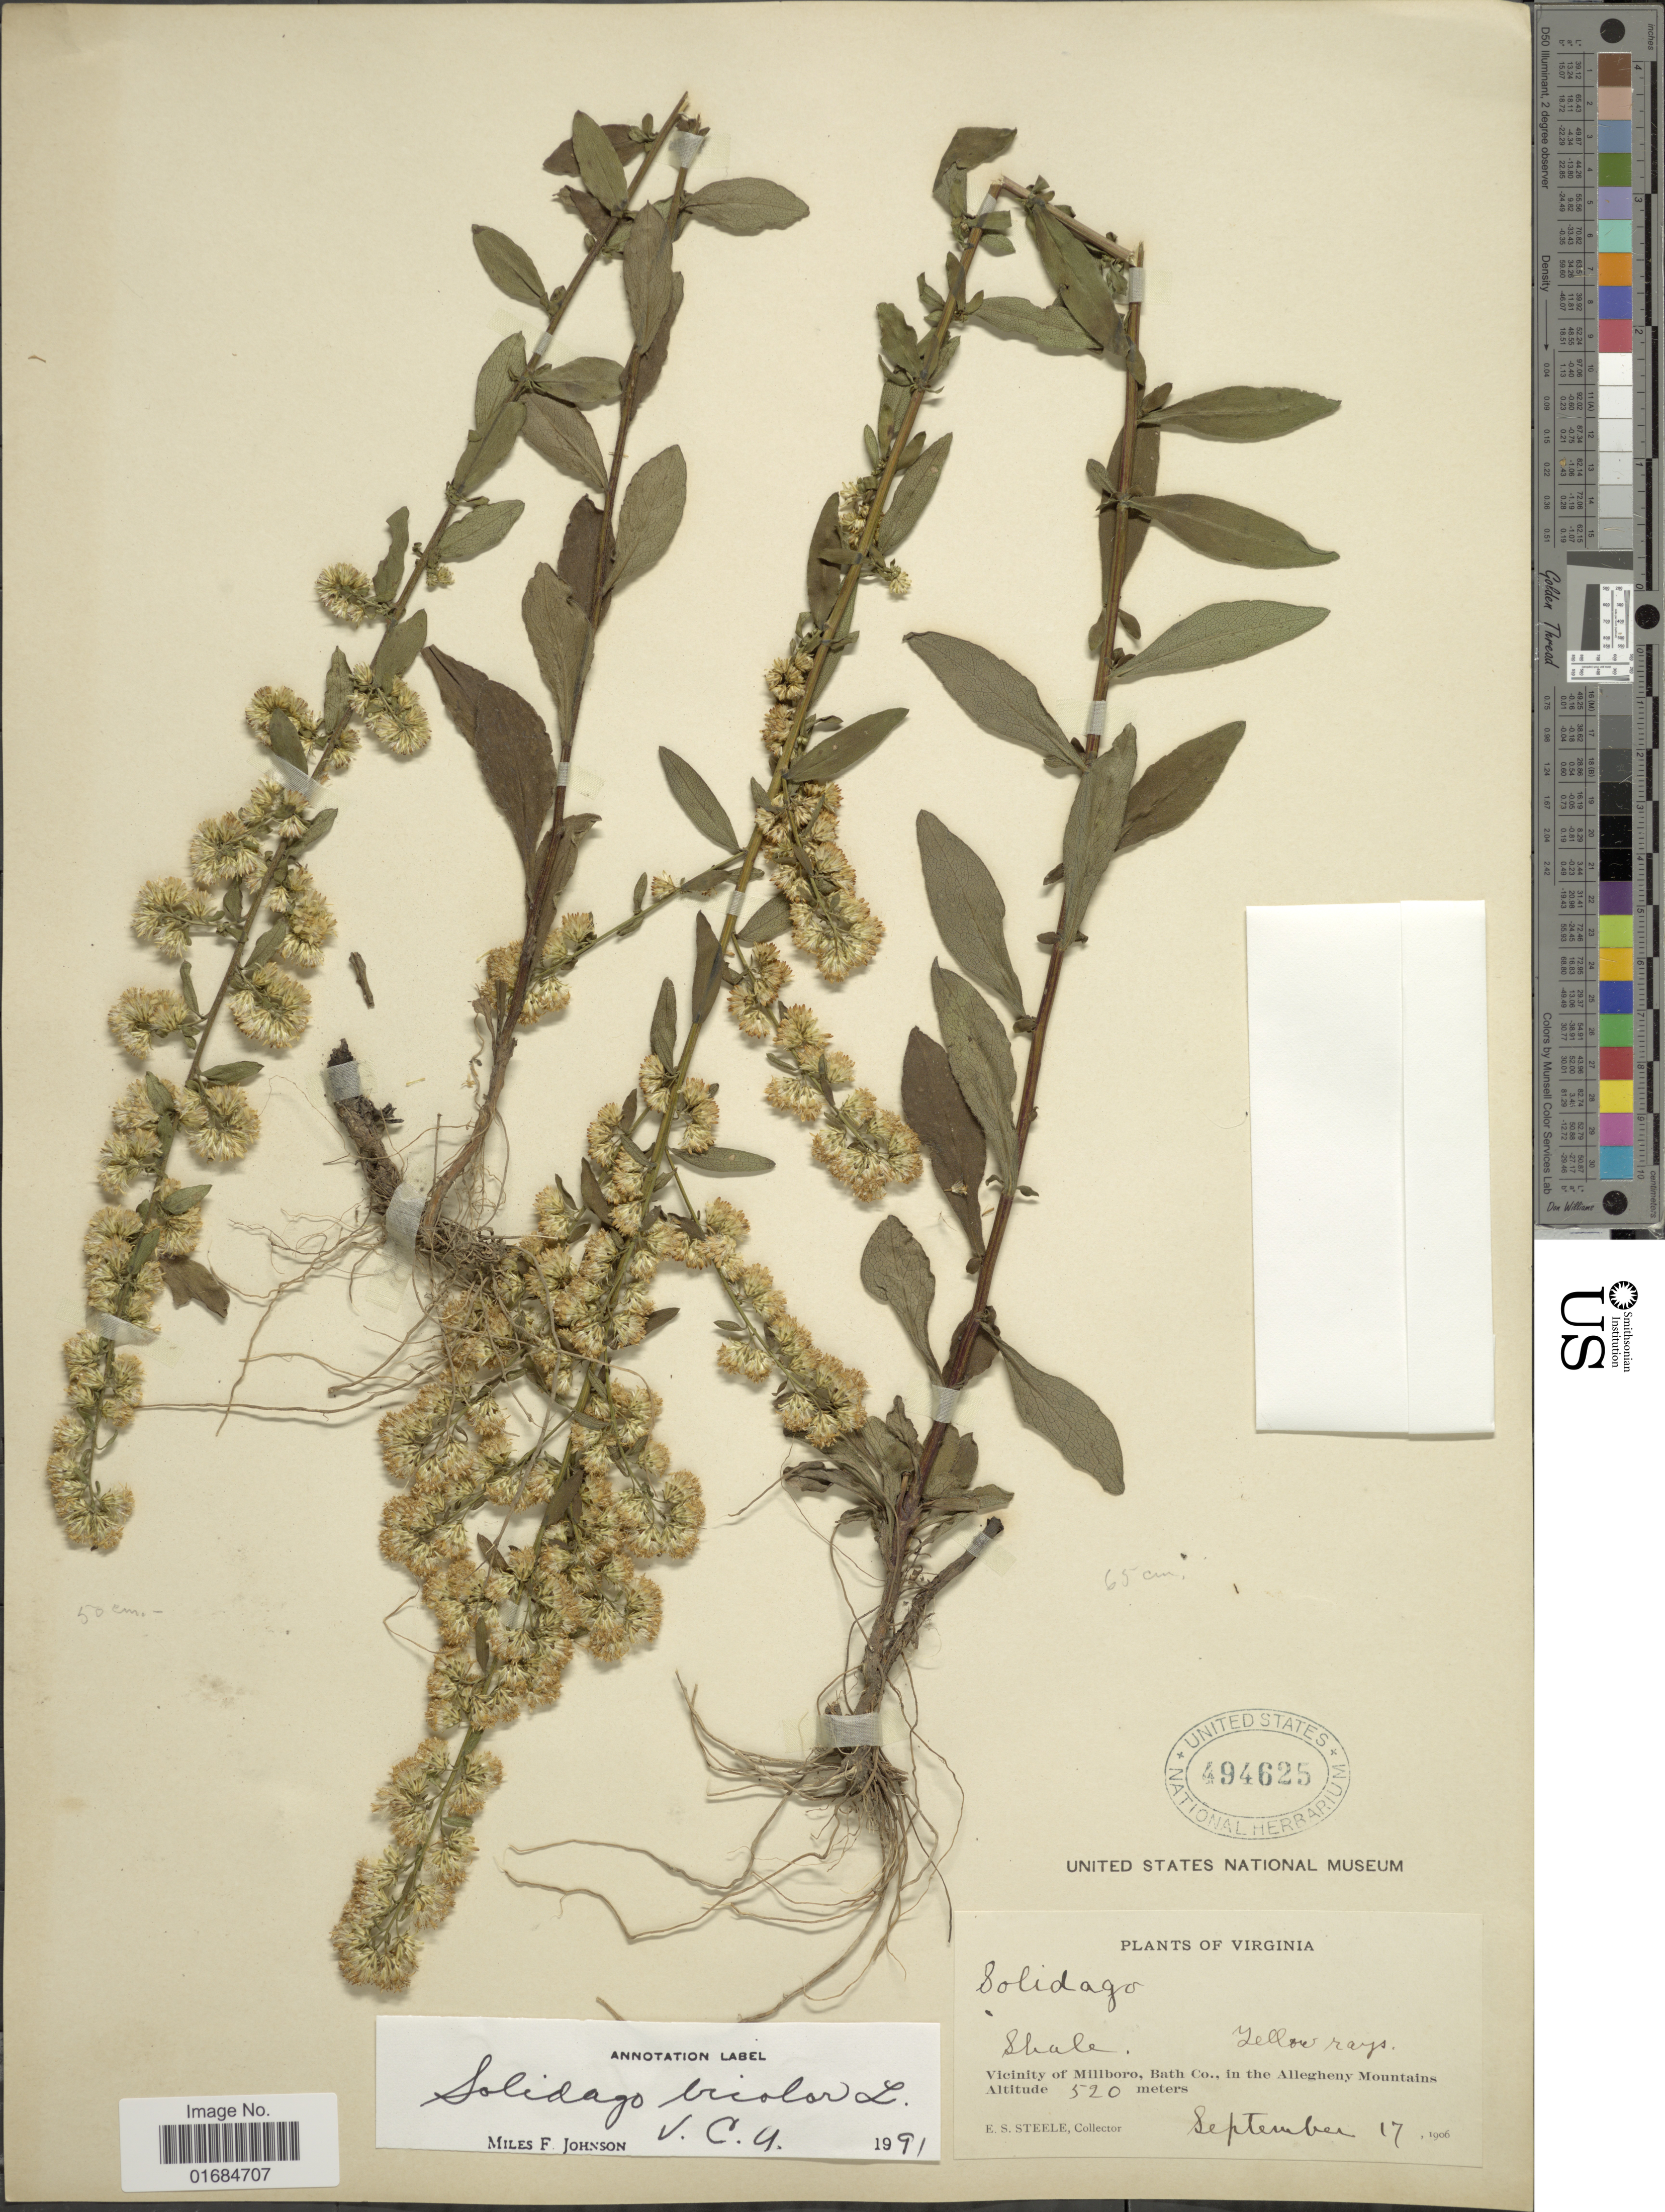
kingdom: Plantae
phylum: Tracheophyta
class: Magnoliopsida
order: Asterales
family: Asteraceae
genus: Solidago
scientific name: Solidago bicolor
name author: L.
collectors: E. Steele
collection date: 1906-09-17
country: United States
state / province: Virginia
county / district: Bath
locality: Vicinity of Millboro, Bath Co., in the Allegheny Mountains.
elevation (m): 520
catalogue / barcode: US 494625